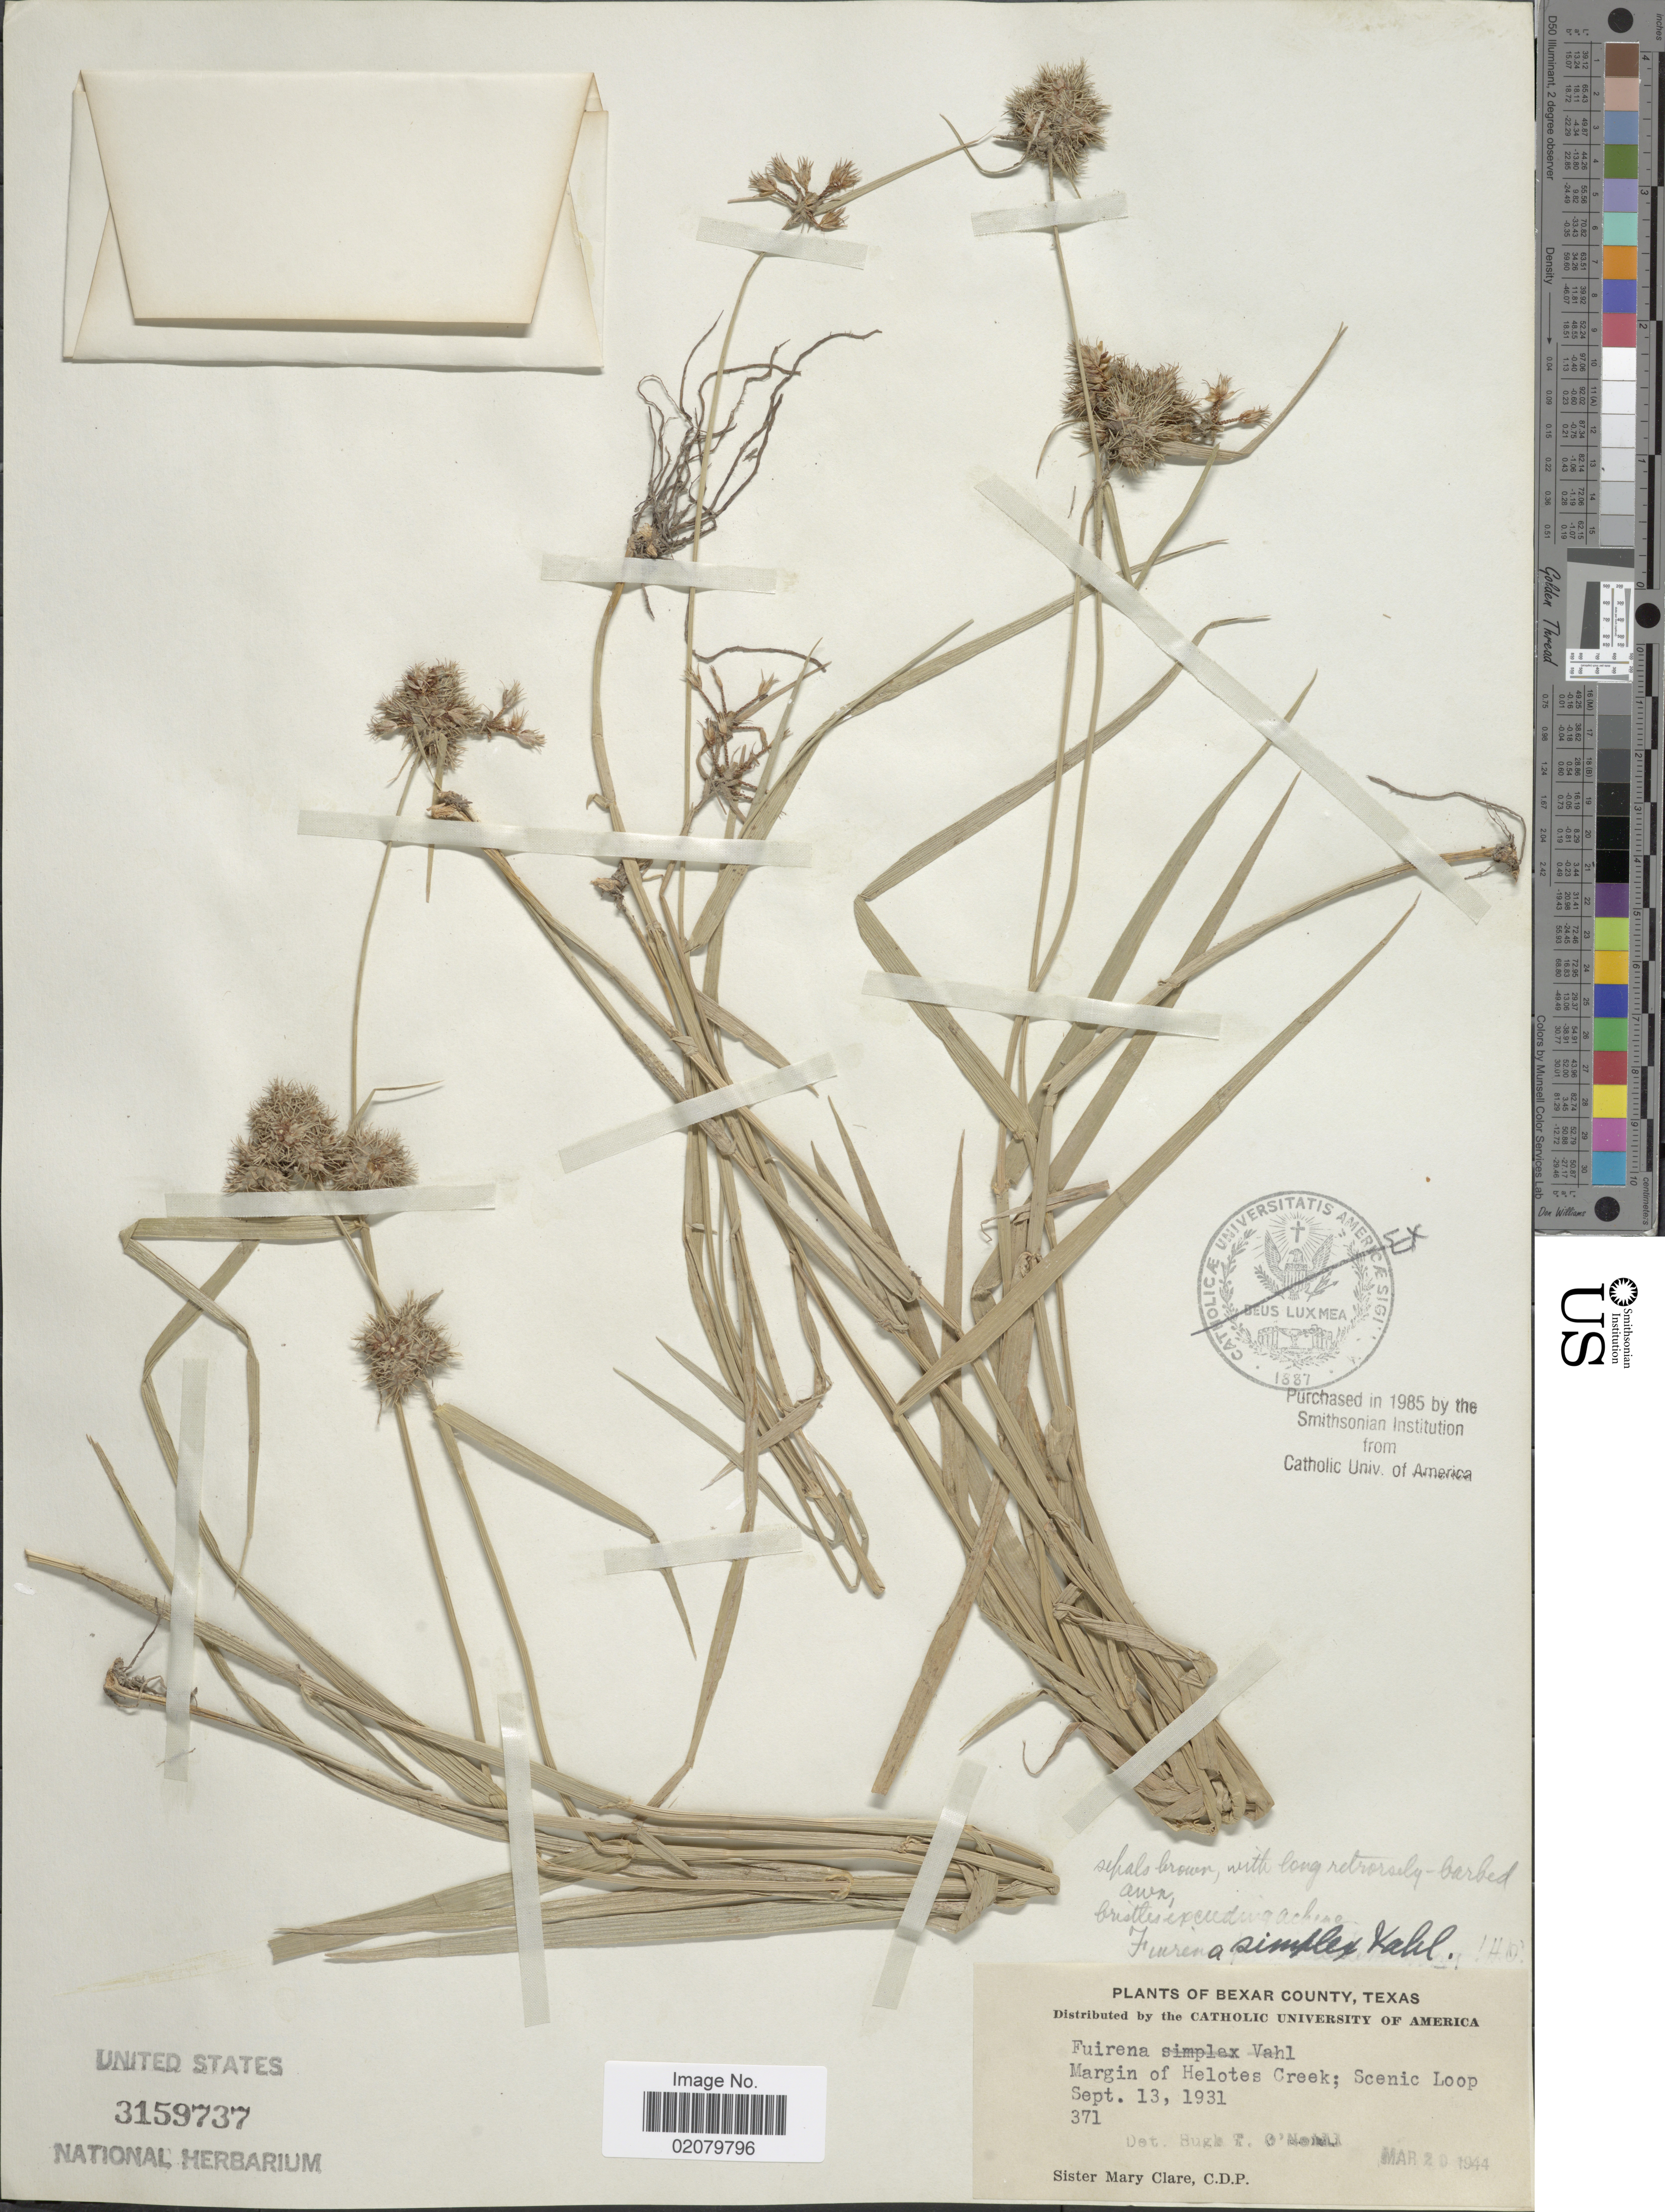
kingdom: Plantae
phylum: Tracheophyta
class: Liliopsida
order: Poales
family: Cyperaceae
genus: Fuirena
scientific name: Fuirena simplex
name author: Vahl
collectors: M. Clare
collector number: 371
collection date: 1931-09-13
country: United States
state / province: Texas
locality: Bexar County, Margin of Helotes Creek, Scenic Loop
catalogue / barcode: US 3159737